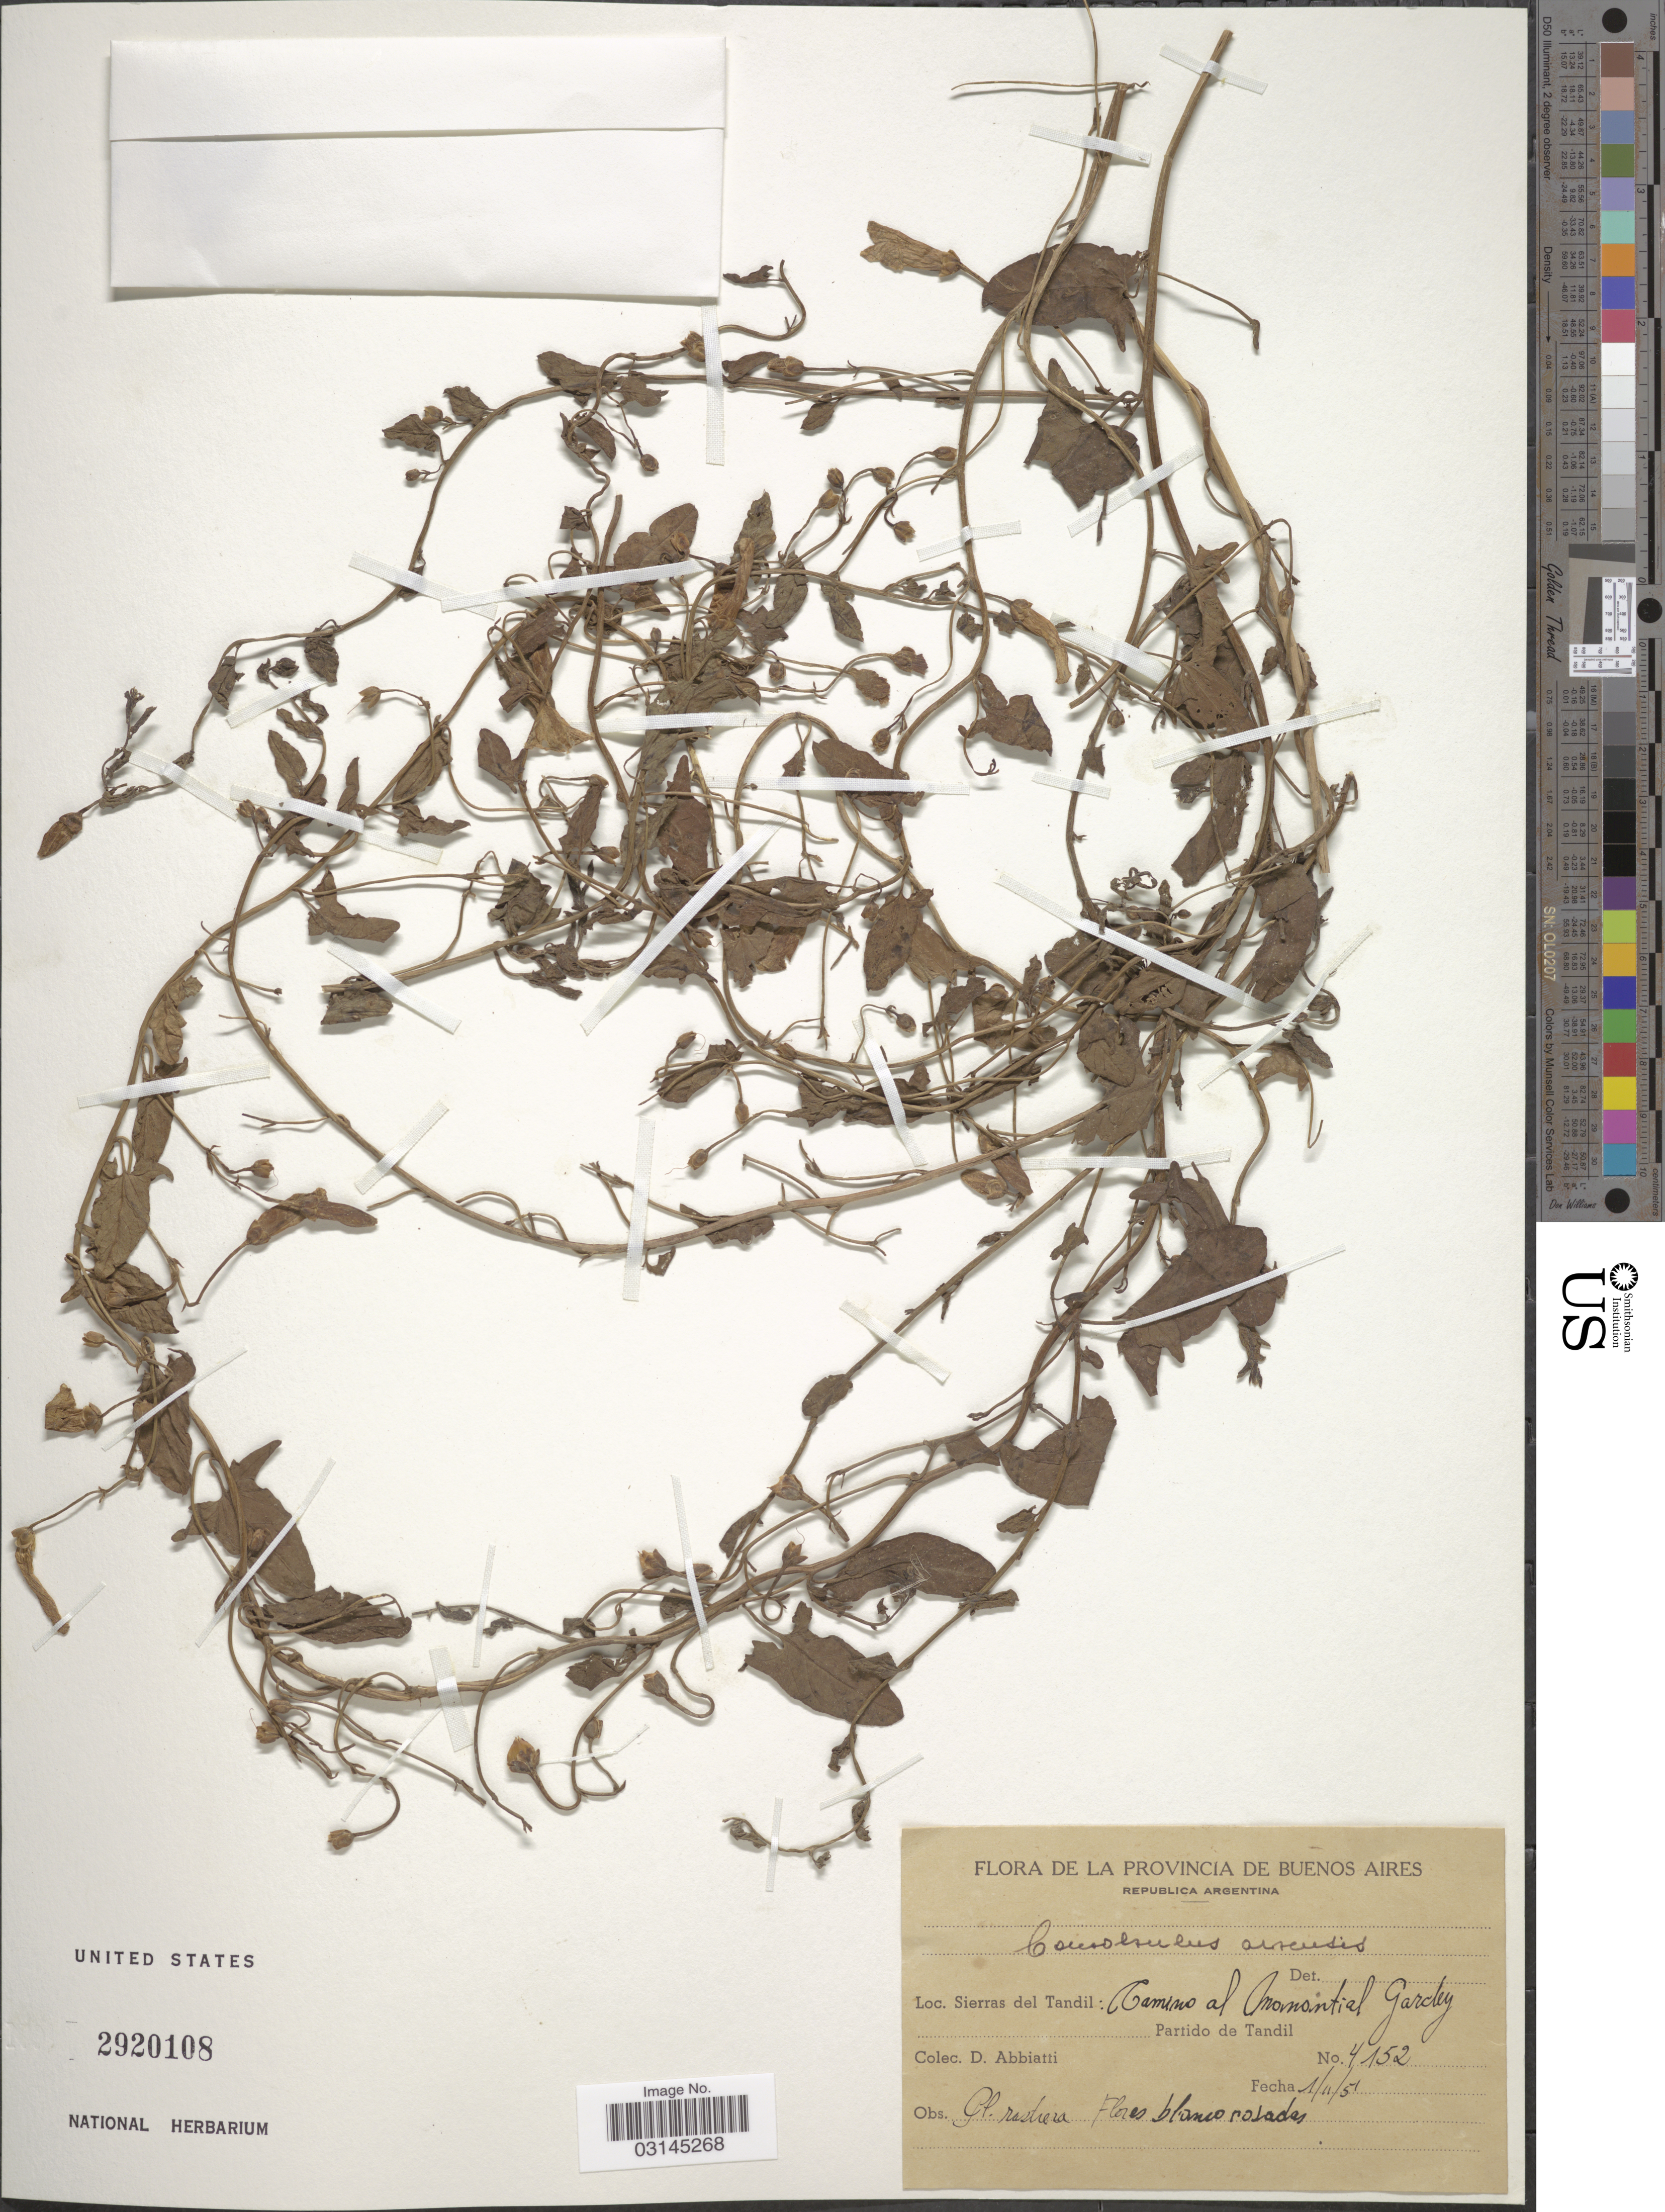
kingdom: Plantae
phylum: Tracheophyta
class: Magnoliopsida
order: Solanales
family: Convolvulaceae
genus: Convolvulus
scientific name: Convolvulus arvensis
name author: L.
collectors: D. Abbiatti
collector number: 4152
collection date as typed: Transcribed d/m/y: 1/11/51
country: Argentina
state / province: Buenos Aires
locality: Sierras del Tandil: Camino al Manantial Gardey, Partido de Tandil.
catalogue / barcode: US 2920108